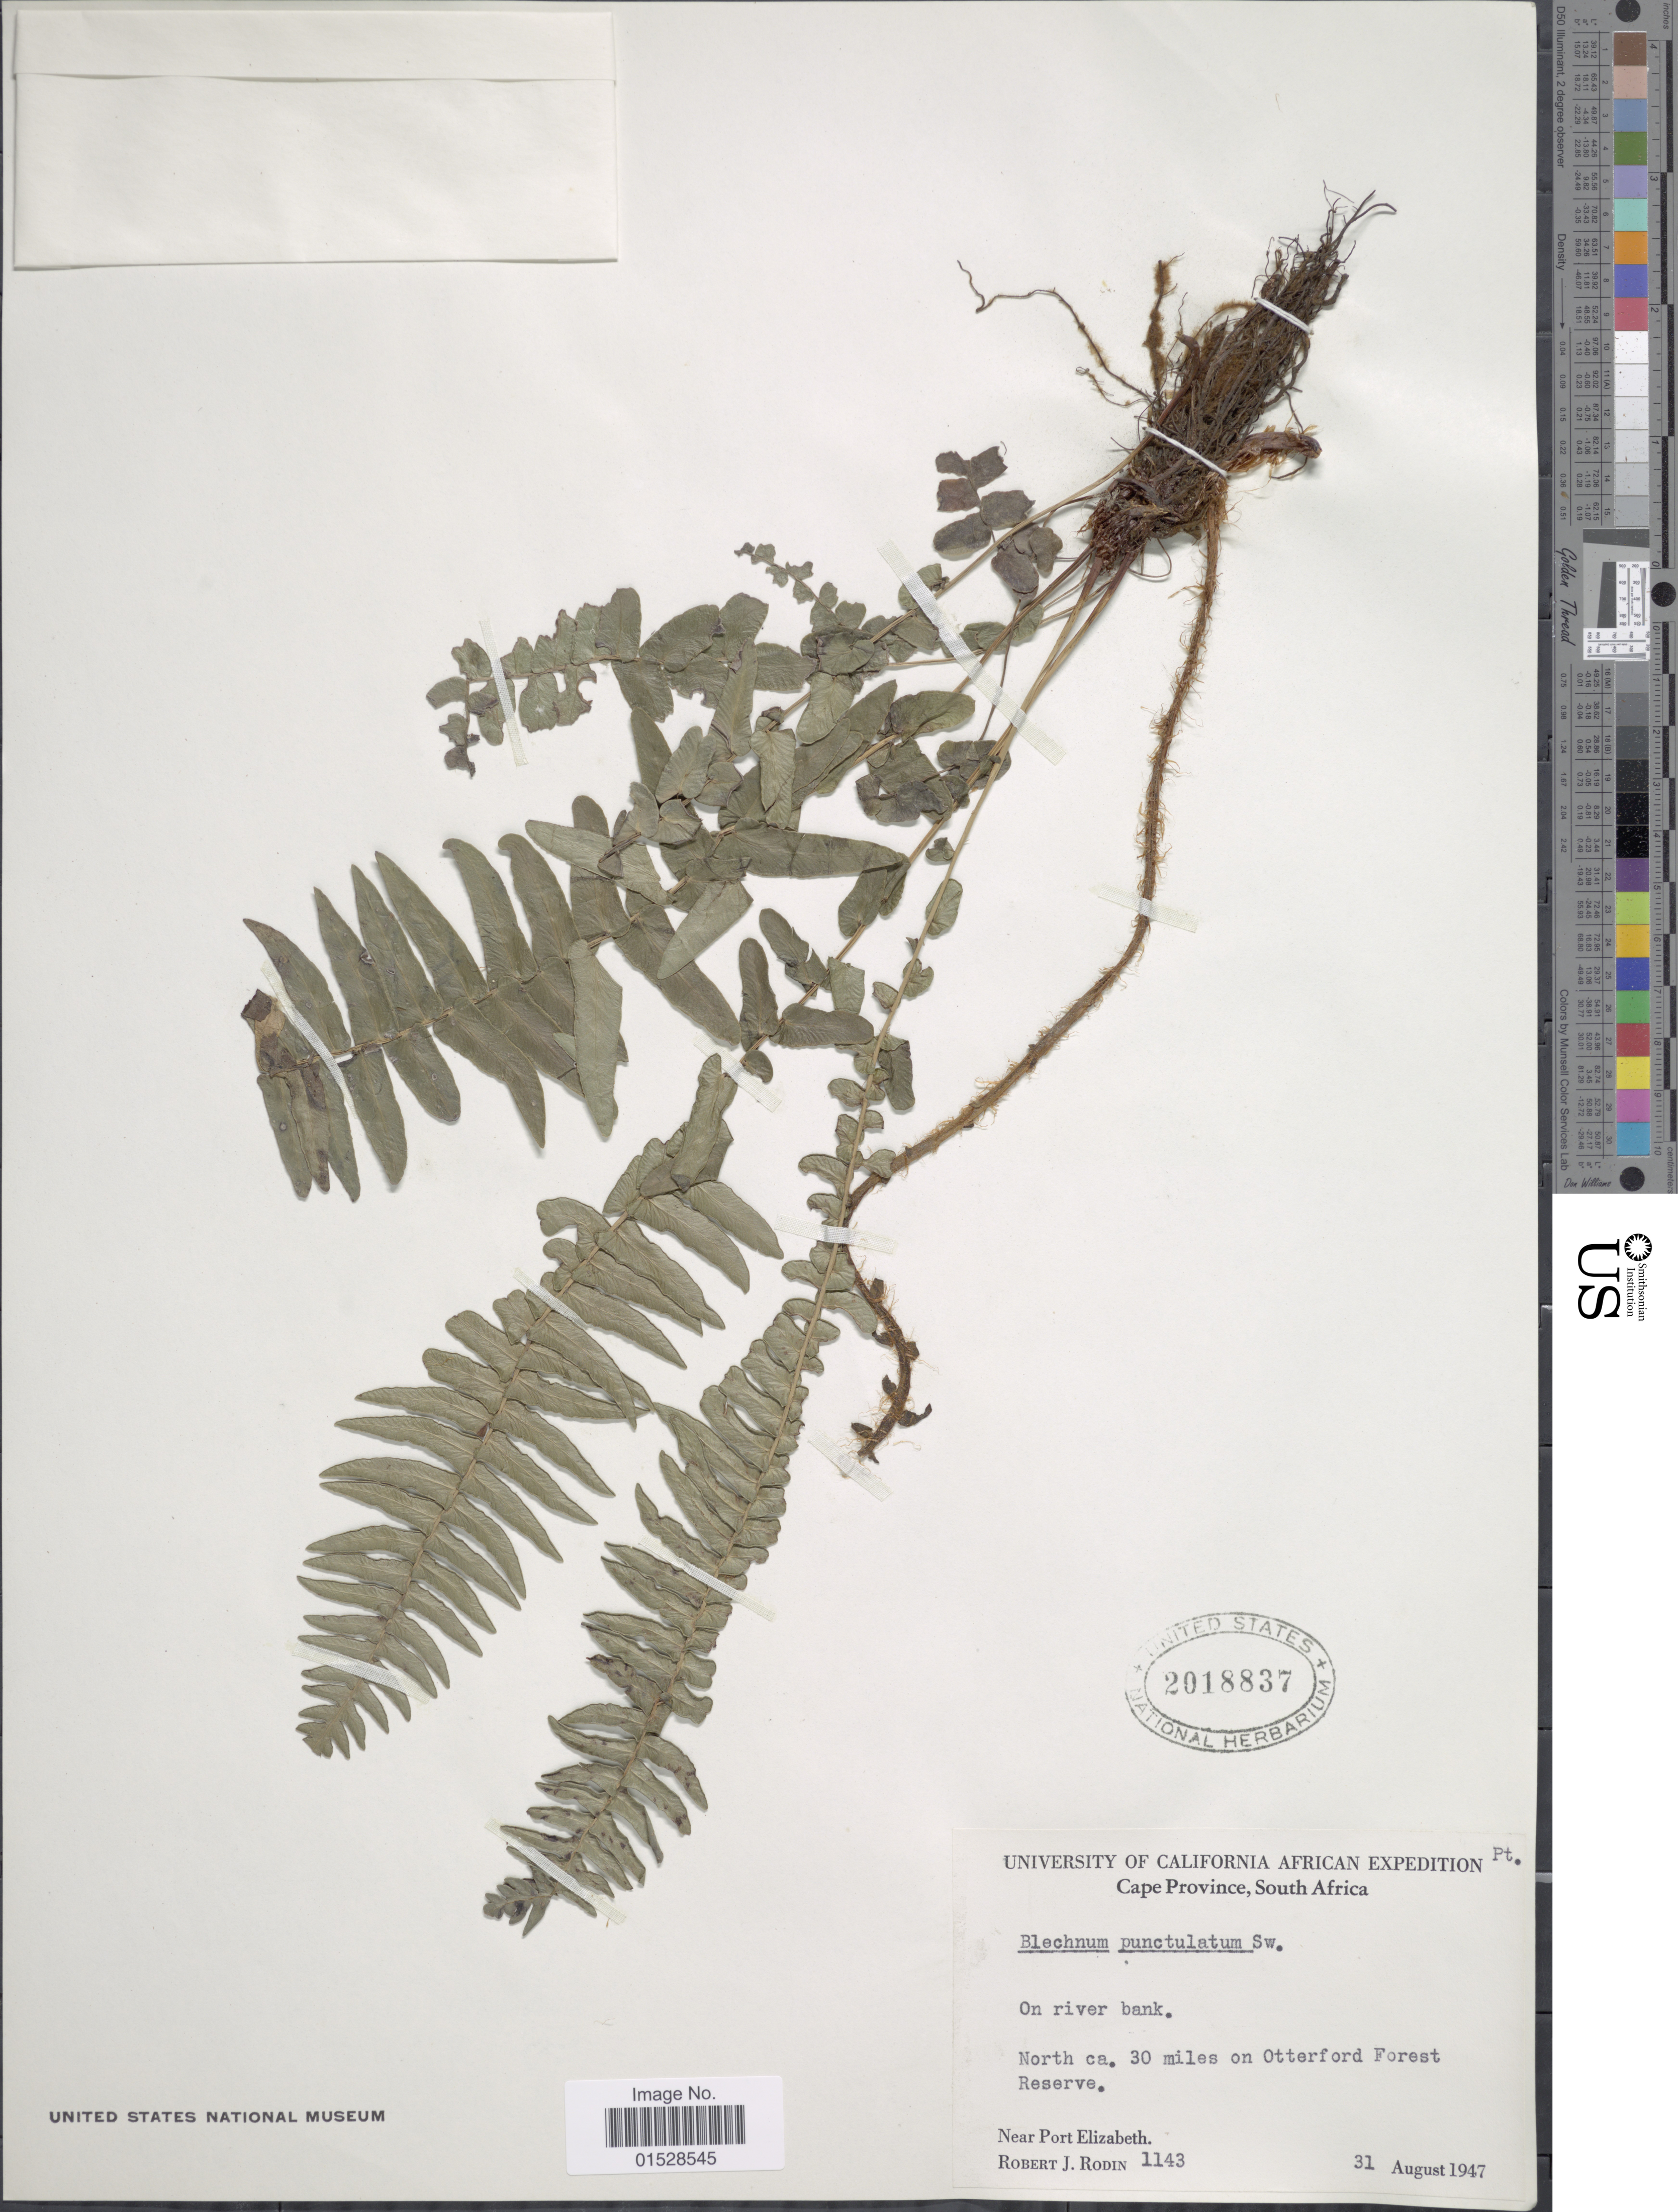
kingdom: Plantae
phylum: Tracheophyta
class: Polypodiopsida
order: Polypodiales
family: Blechnaceae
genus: Blechnum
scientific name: Blechnum punctulatum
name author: Sw.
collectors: R. J. Rodin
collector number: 1143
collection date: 1947-08-31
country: South Africa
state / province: Eastern Cape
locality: North ca. 30 miles on Otterford Forest Reserve.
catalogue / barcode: US 2018837